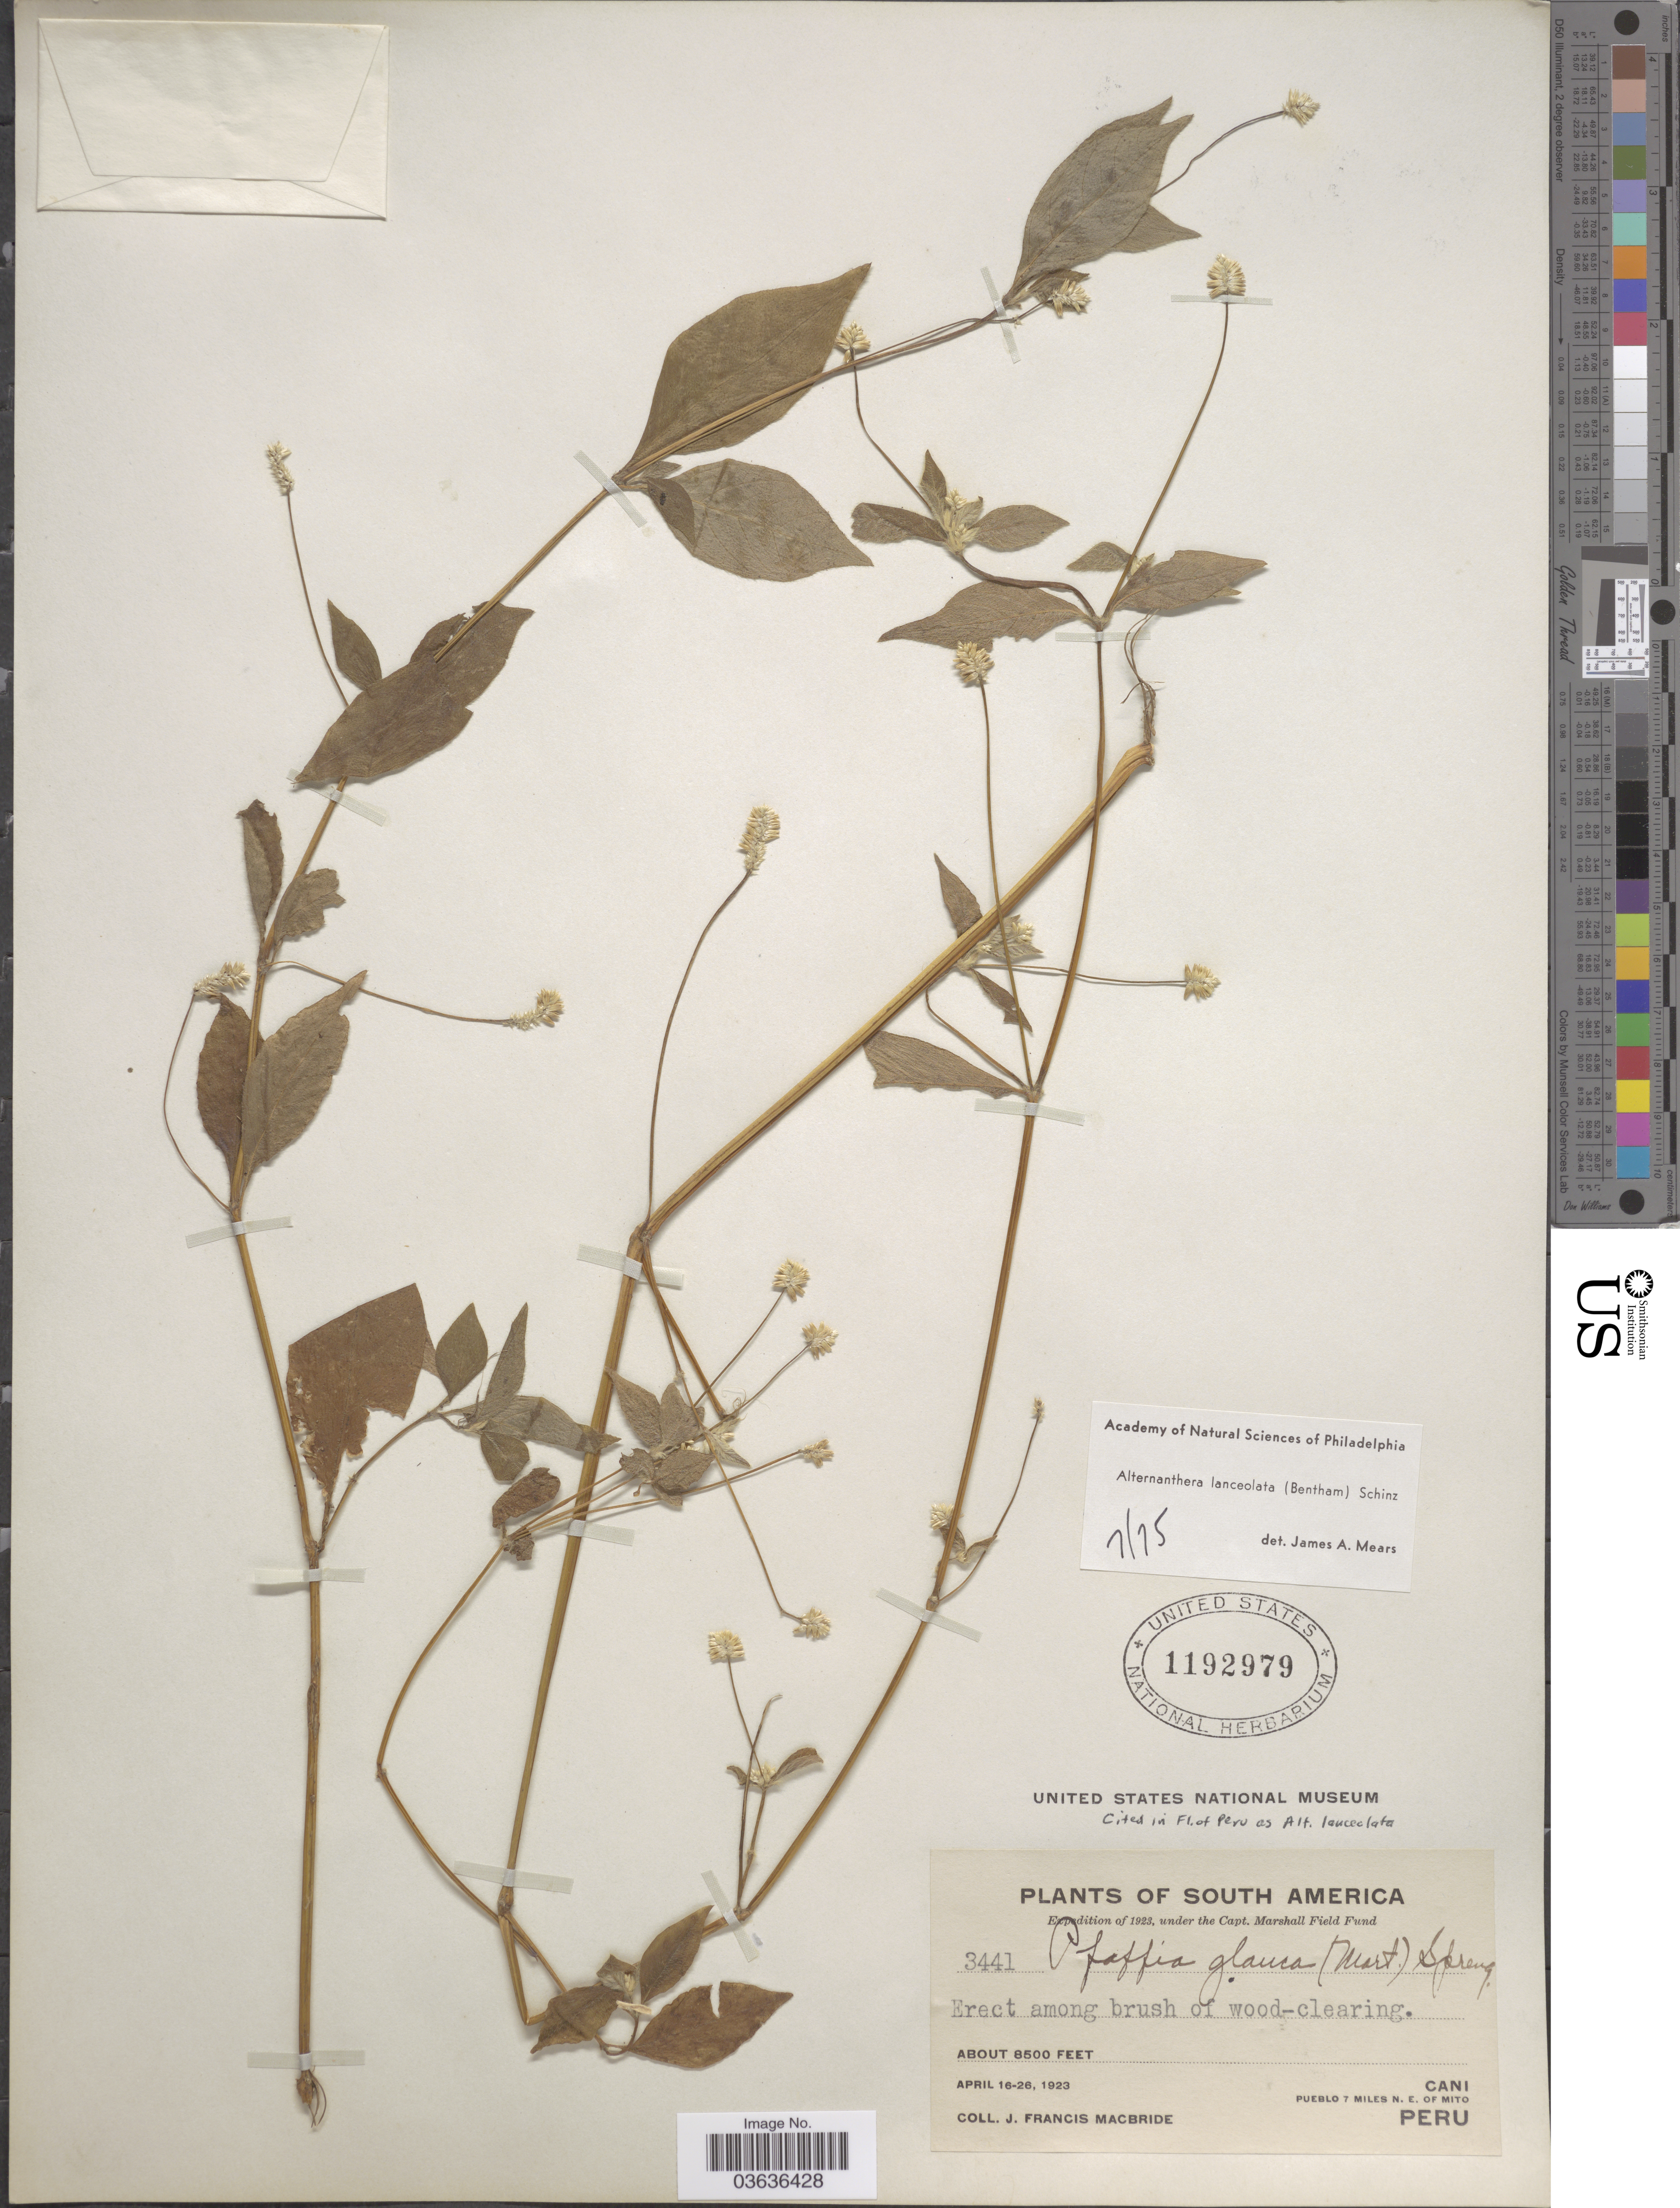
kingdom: Plantae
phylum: Tracheophyta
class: Magnoliopsida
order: Caryophyllales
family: Amaranthaceae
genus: Alternanthera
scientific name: Alternanthera lanceolata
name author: (Benth.) Schinz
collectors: J. F. Macbride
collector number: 3441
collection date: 1923-04-16/1923-04-26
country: Peru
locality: Cani. Pueblo 7 miles N. E. of Mito.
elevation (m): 2591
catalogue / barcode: US 1192979